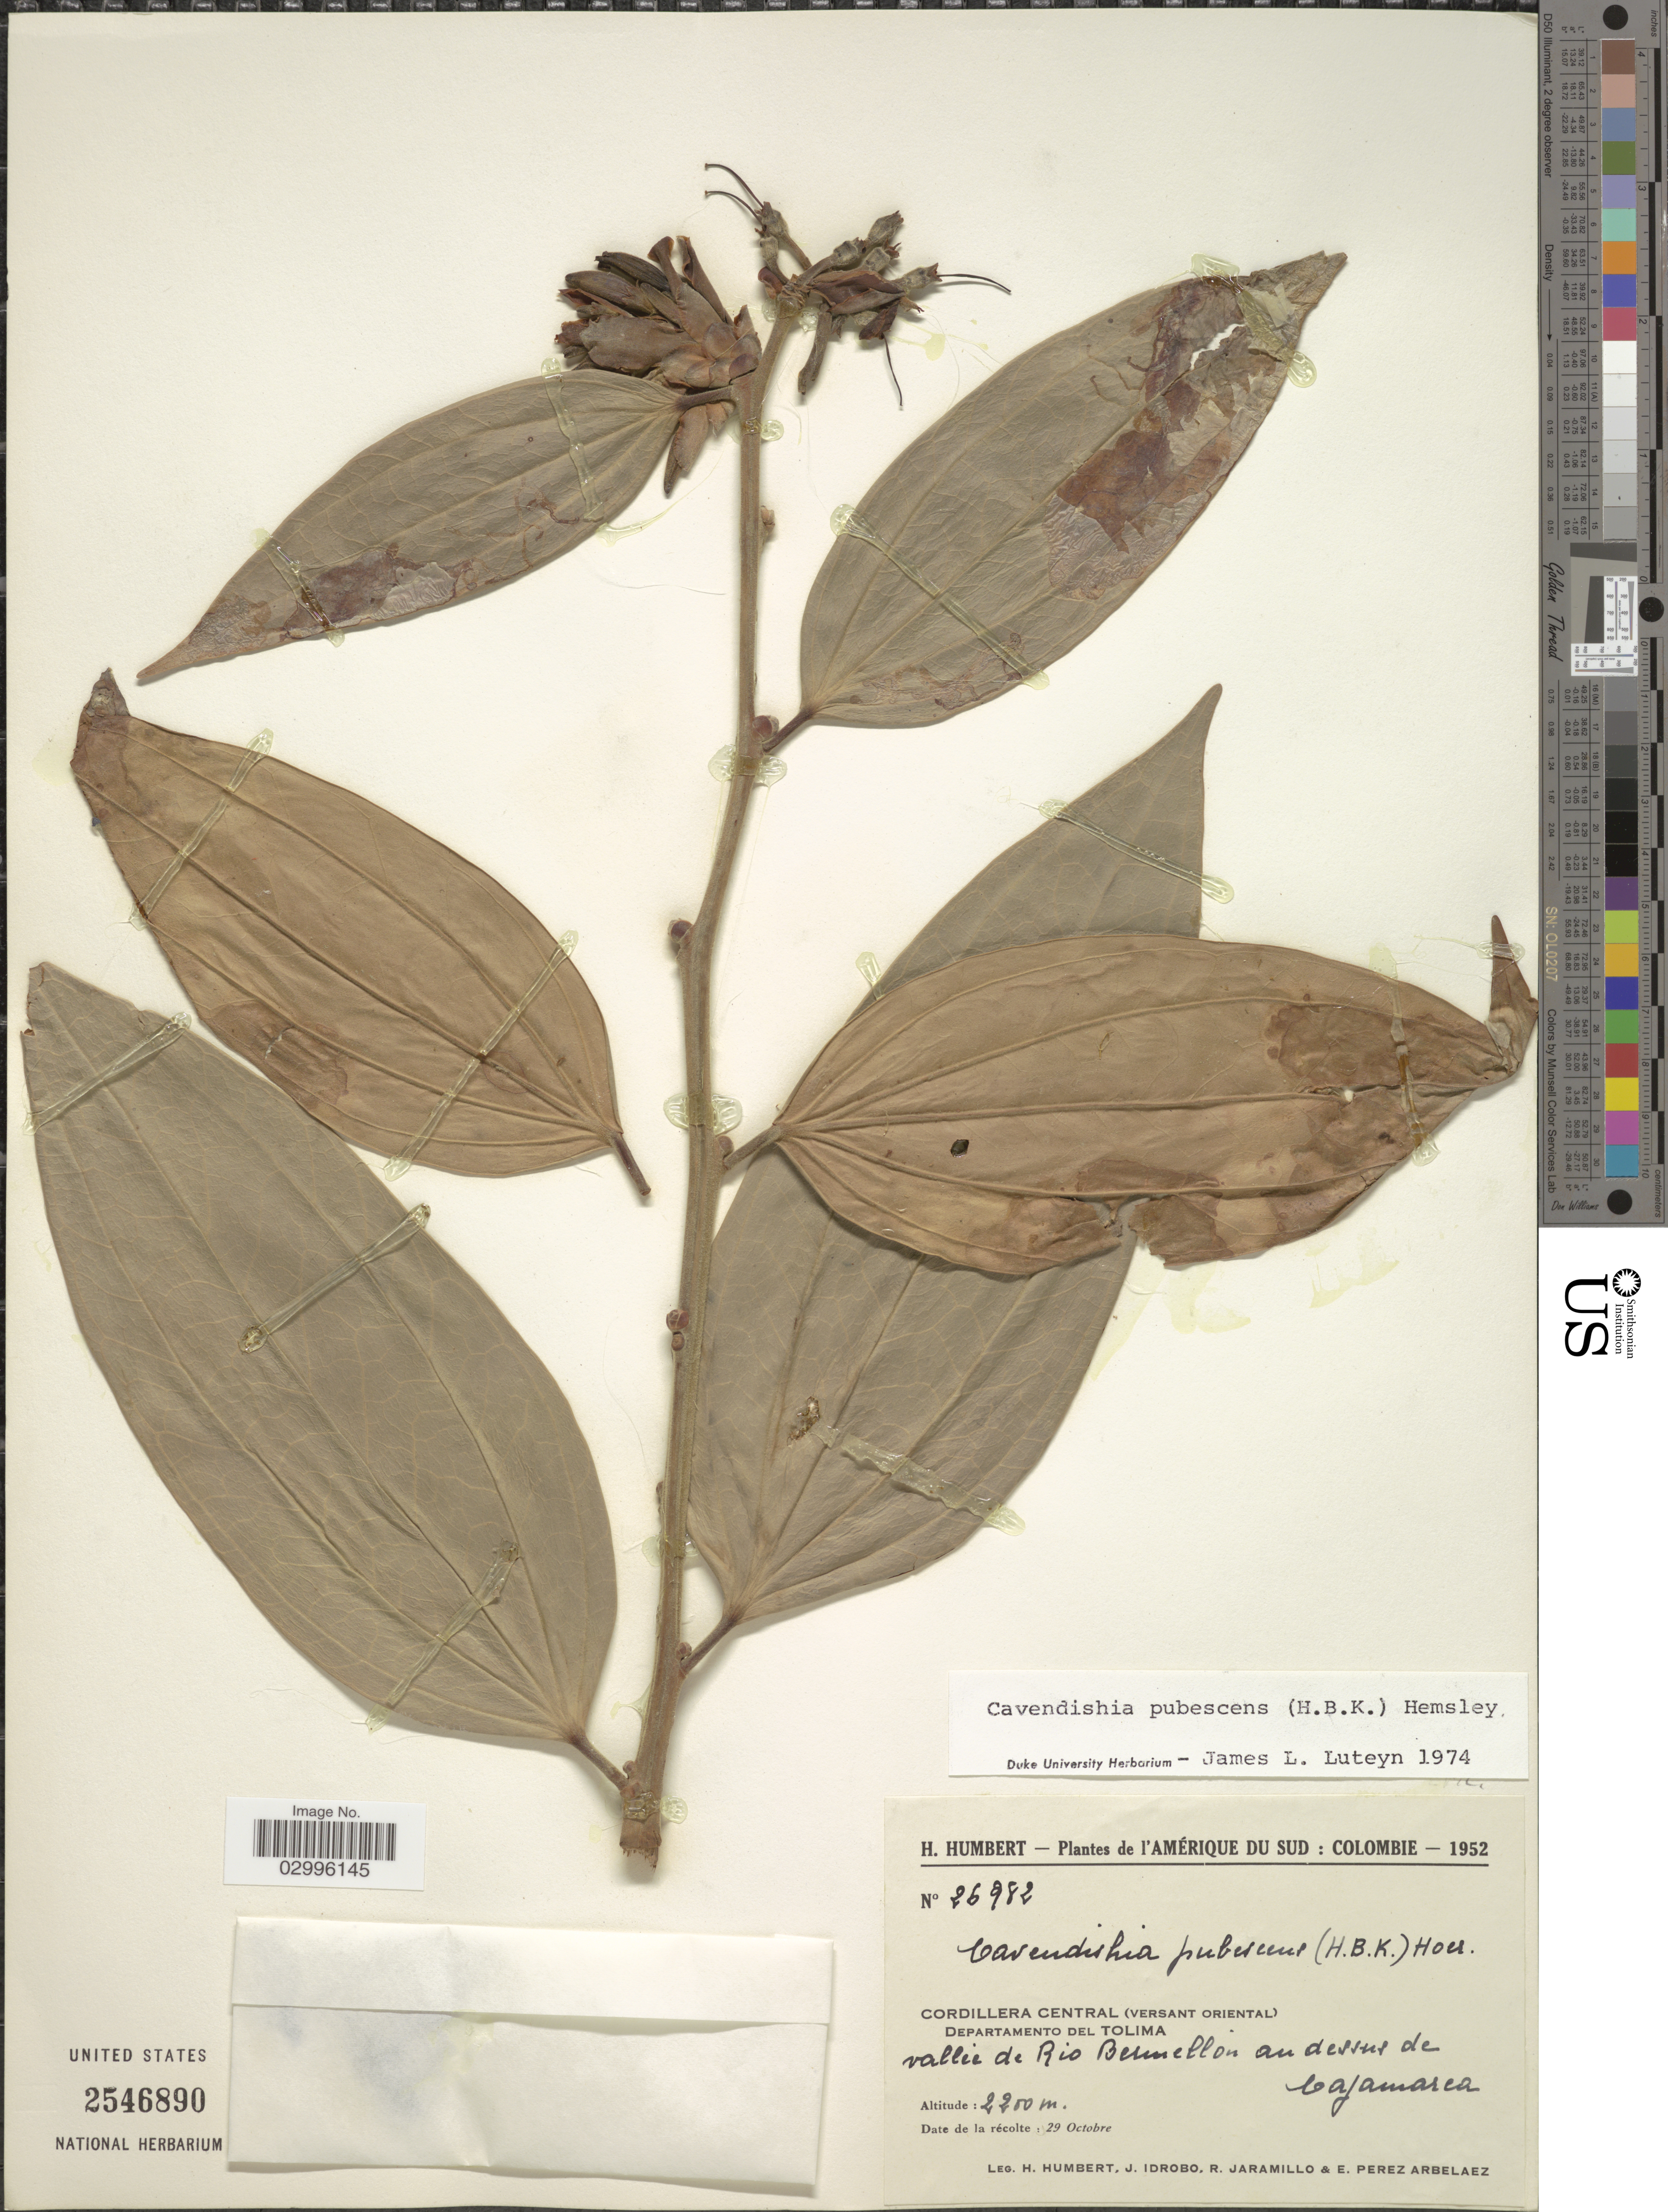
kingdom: Plantae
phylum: Tracheophyta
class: Magnoliopsida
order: Ericales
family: Ericaceae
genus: Cavendishia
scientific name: Cavendishia pubescens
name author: (Kunth) Hemsl.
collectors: H. Humbert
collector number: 26982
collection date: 1952-10-29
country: Colombia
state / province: Tolima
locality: Cordillera Central (Versant Oriental). Departamento Del Tolima, vallée de Rio Bermellon au dessus de Cajamarca.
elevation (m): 2200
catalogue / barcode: US 2546890